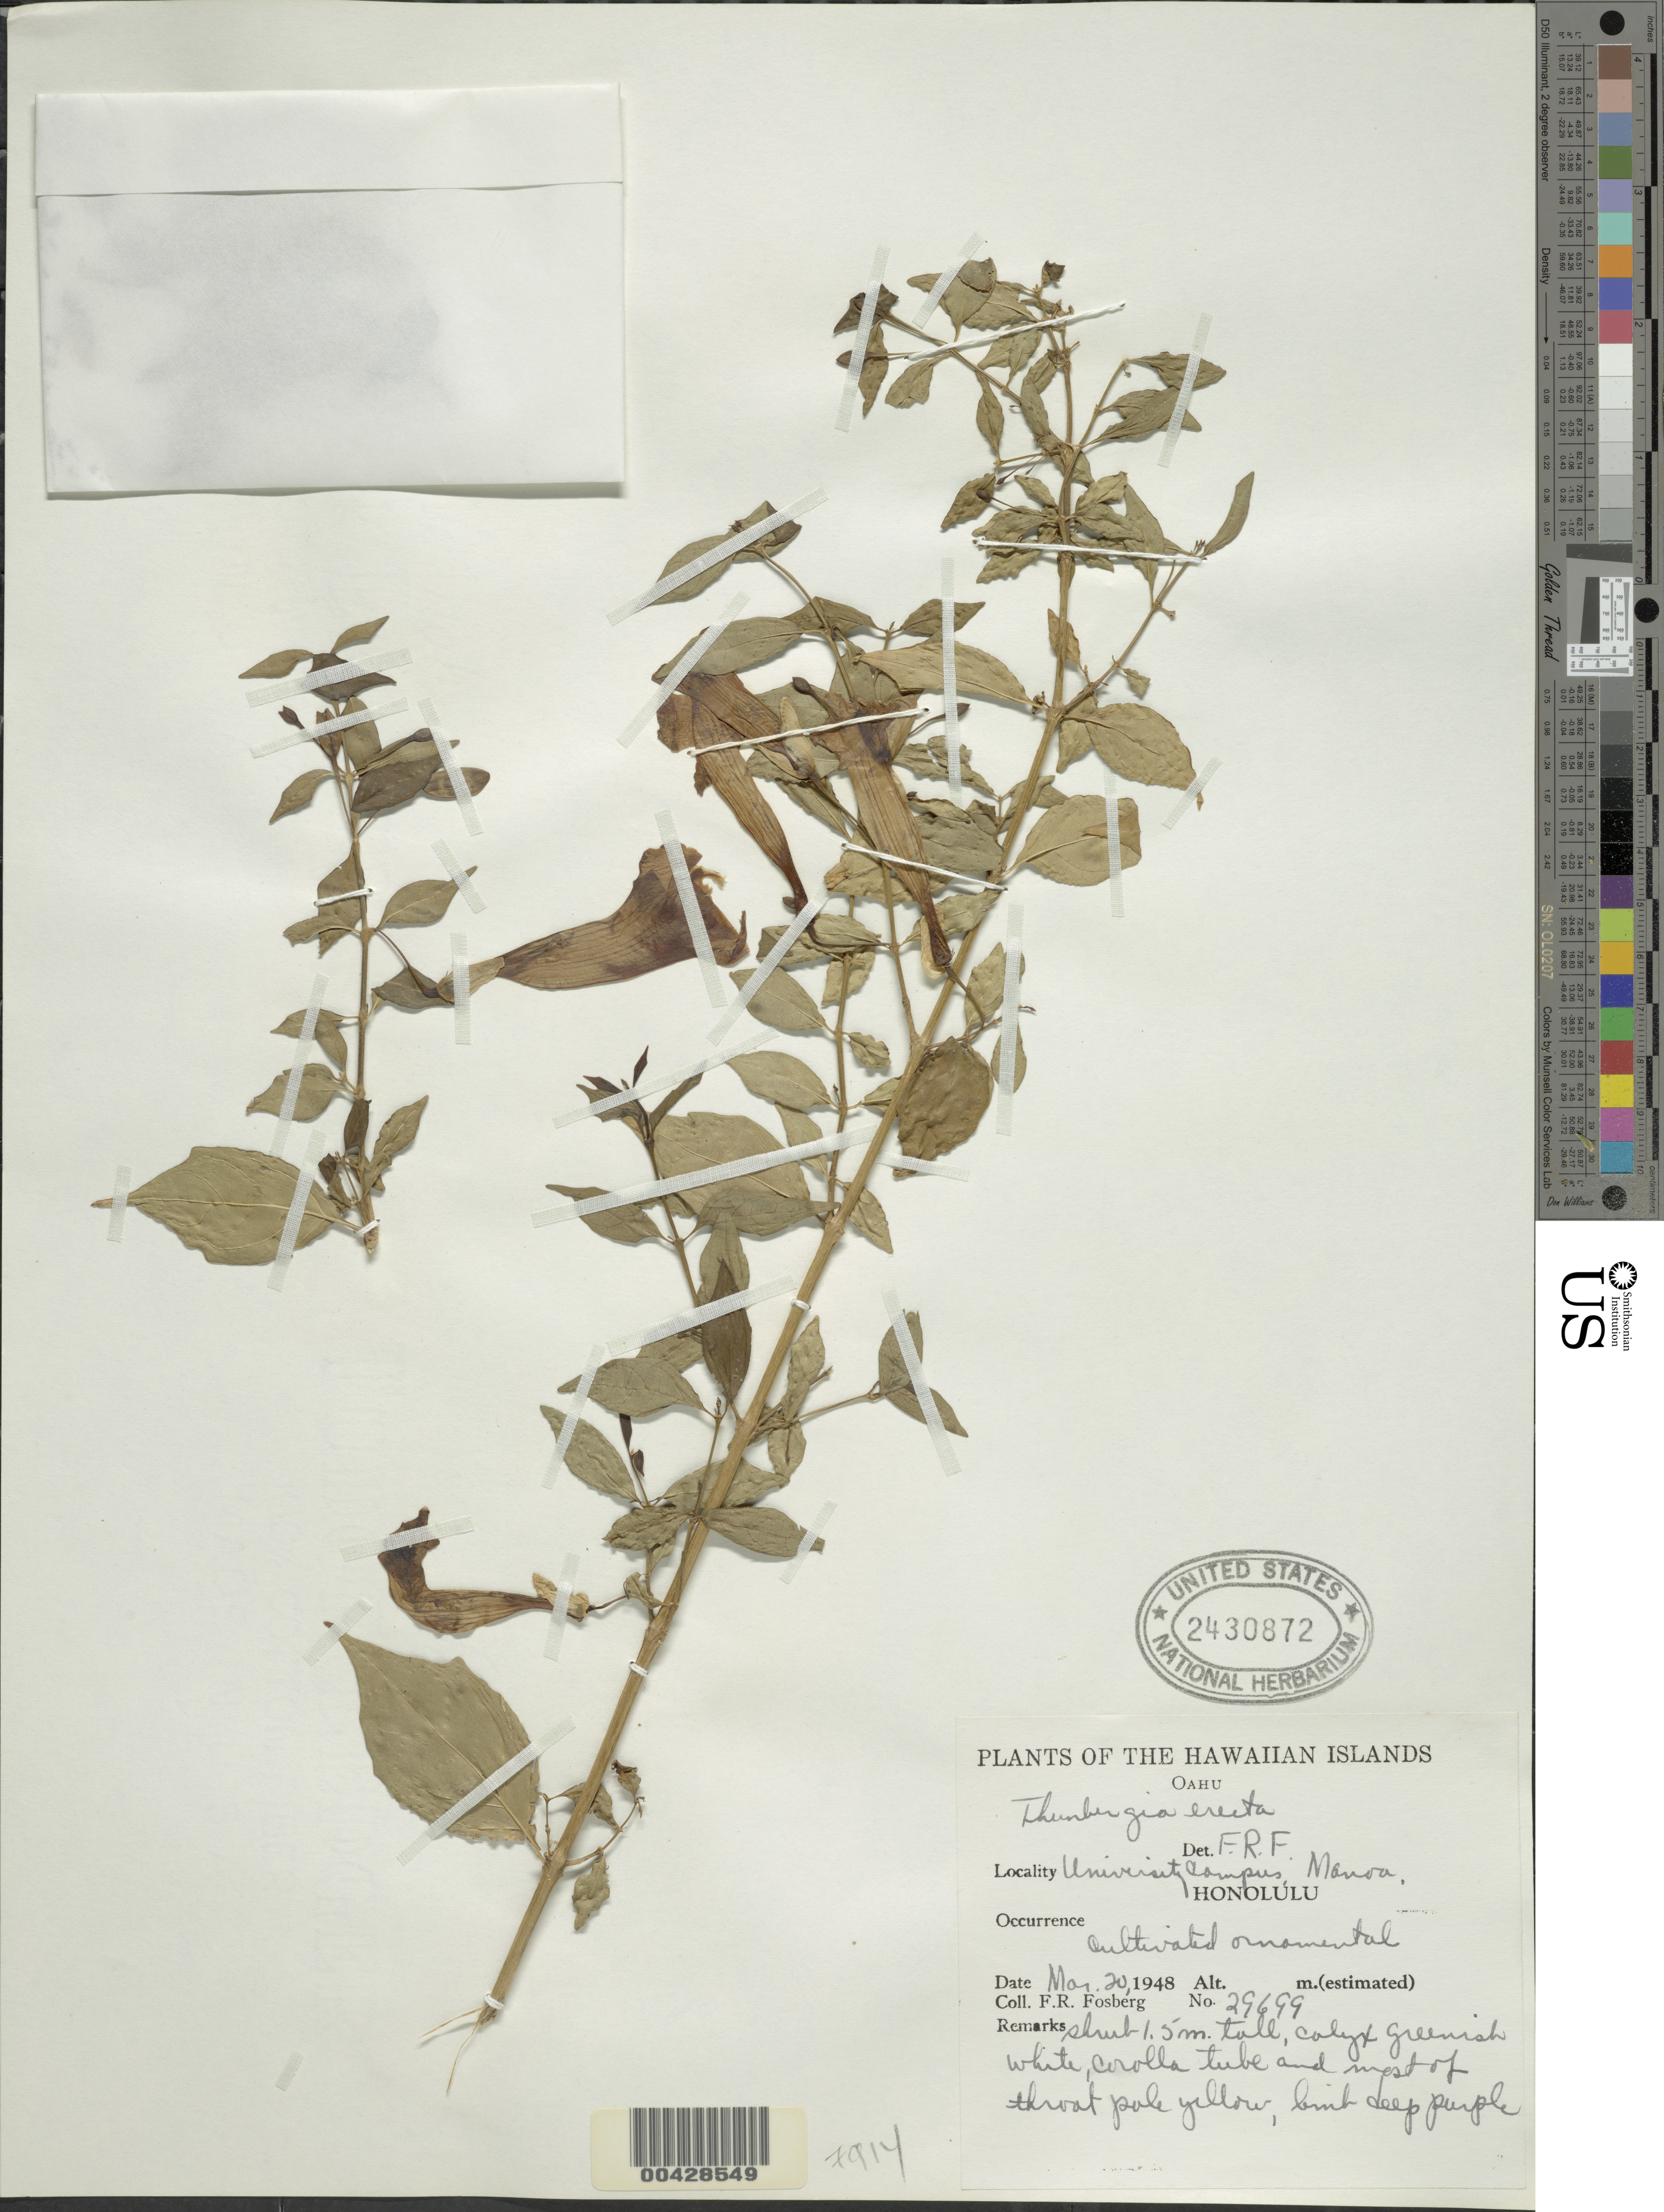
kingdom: Plantae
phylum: Tracheophyta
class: Magnoliopsida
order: Lamiales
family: Acanthaceae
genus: Thunbergia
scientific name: Thunbergia erecta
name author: (Benth.) T. Anderson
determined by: Fosberg, F. R.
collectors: F. R. Fosberg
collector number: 29699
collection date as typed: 20 Mar 1948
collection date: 1948-03-20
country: United States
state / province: Hawaii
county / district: Honolulu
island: Oahu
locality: University Campus, Manoa, Honolulu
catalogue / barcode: US 2430872